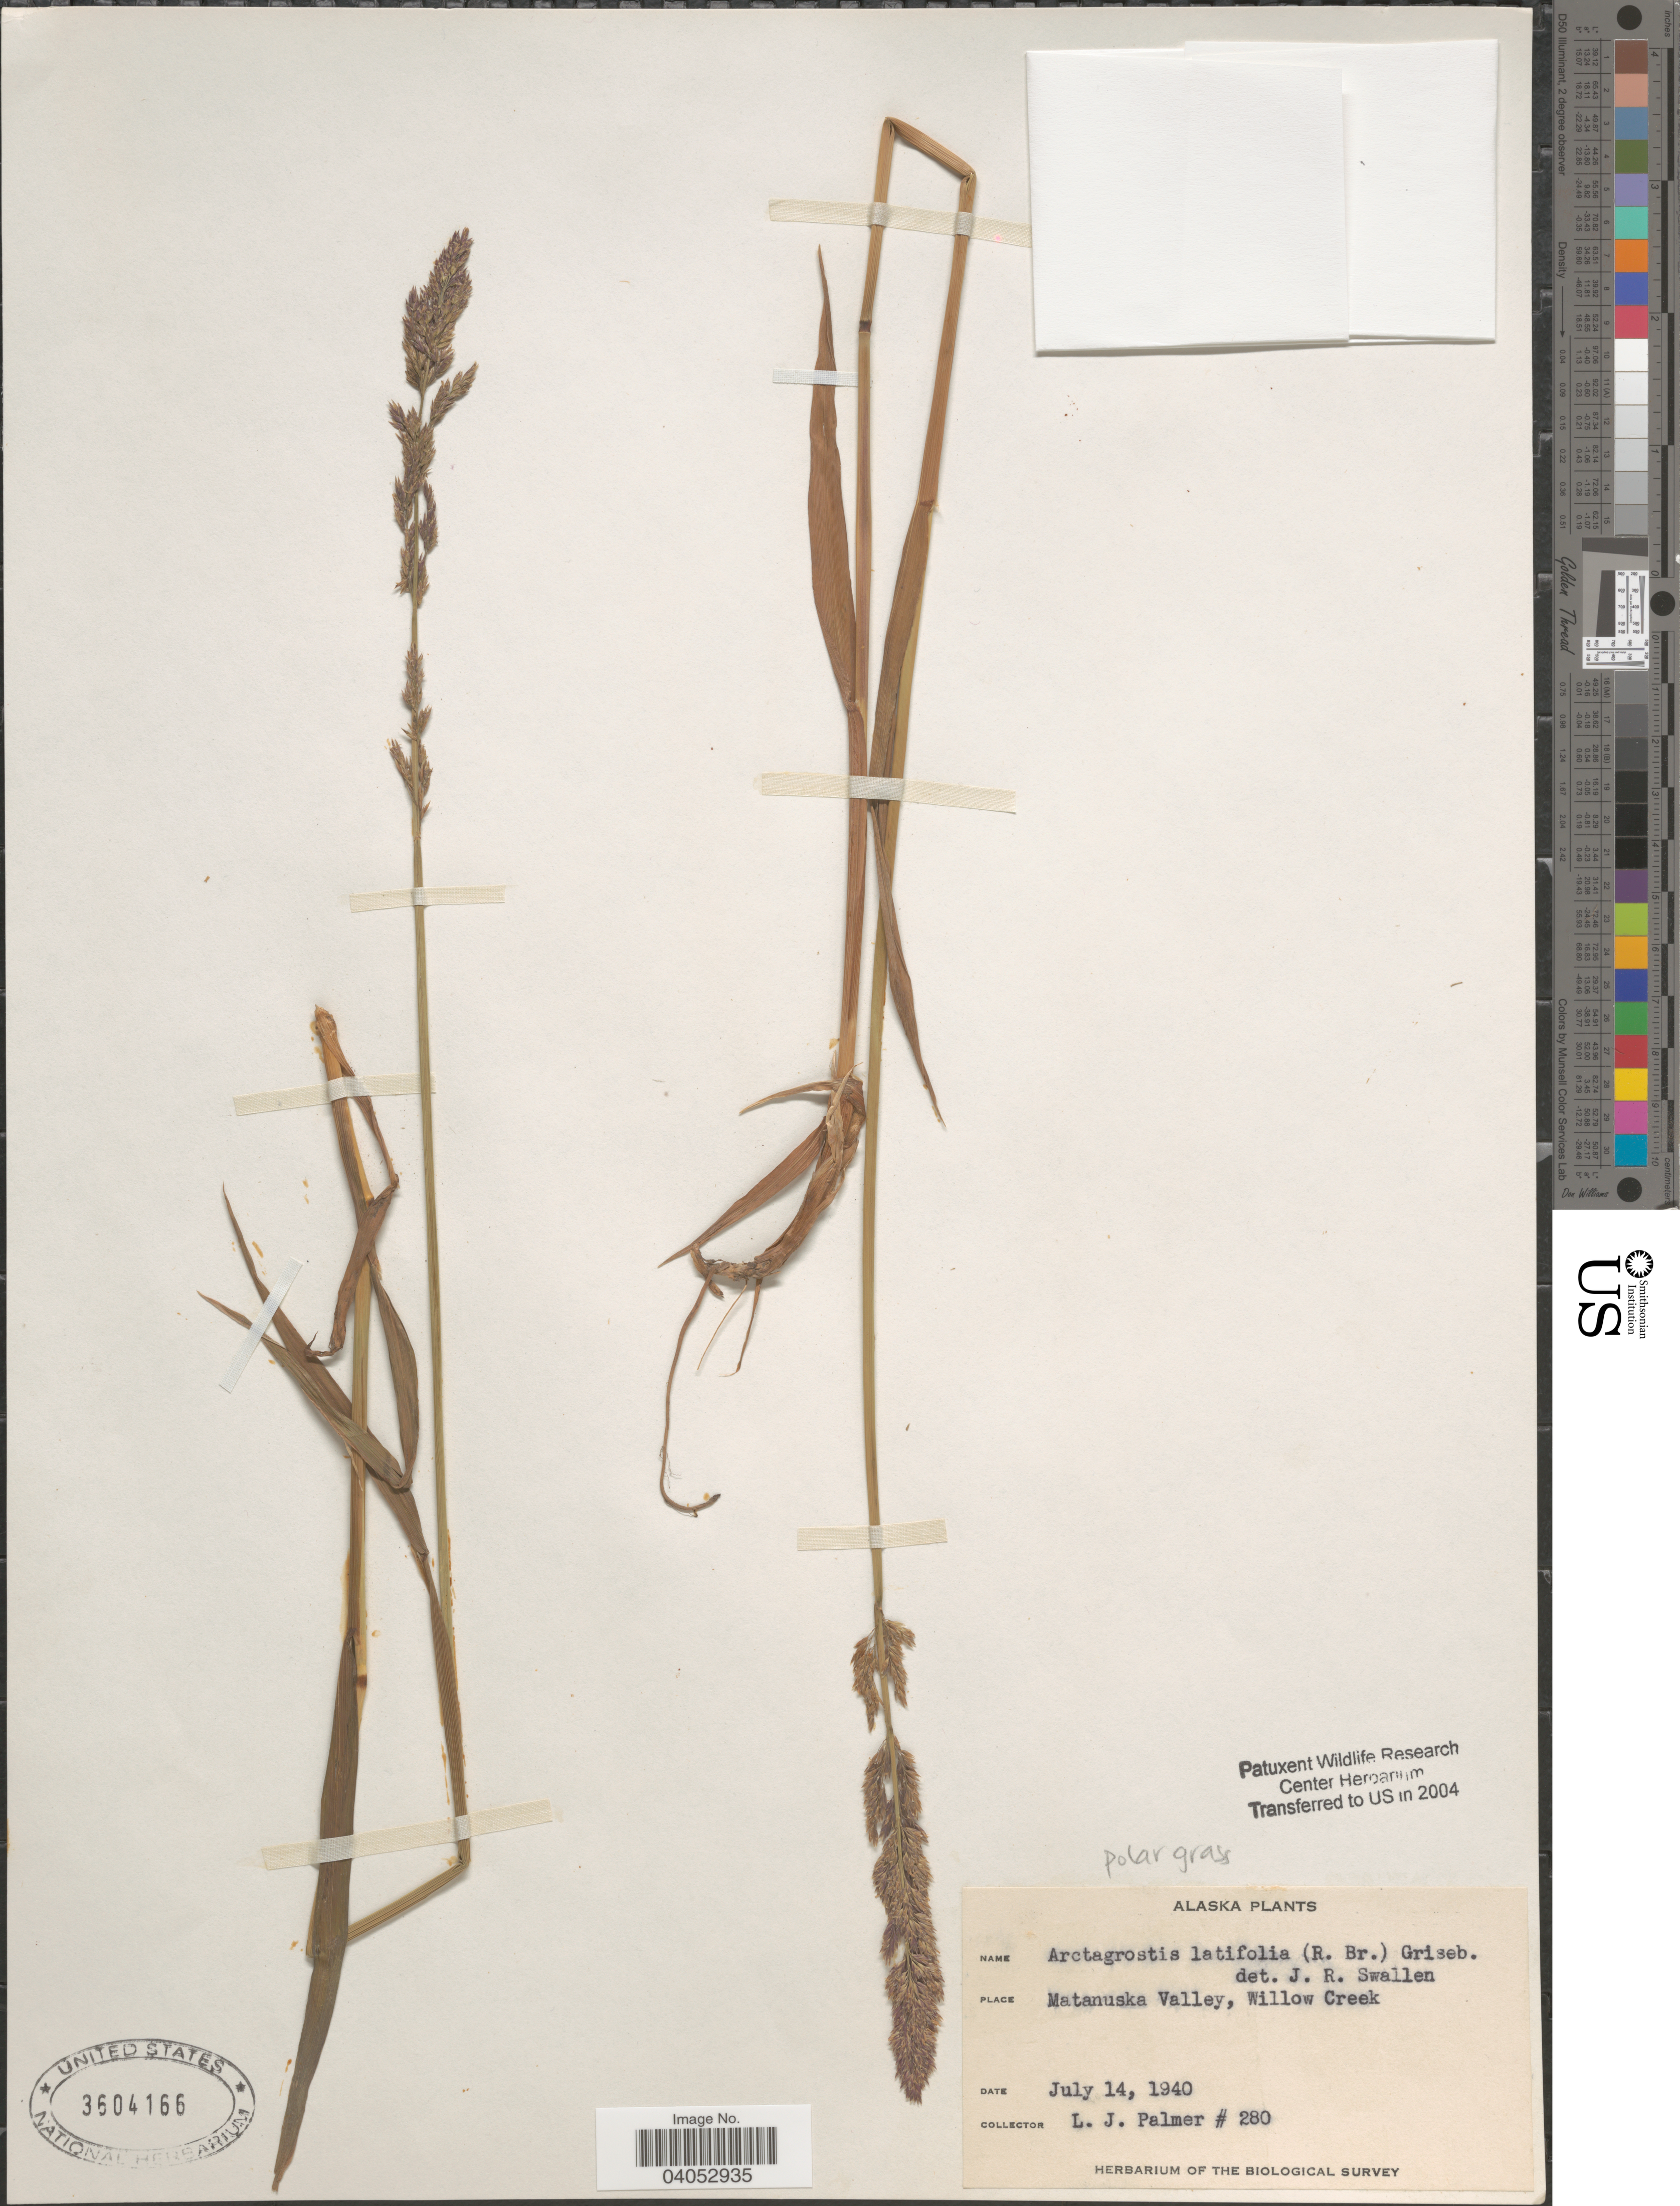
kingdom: Plantae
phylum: Tracheophyta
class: Liliopsida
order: Poales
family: Poaceae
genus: Arctagrostis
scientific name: Arctagrostis latifolia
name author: (R. Br.) Griseb.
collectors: L. J. Palmer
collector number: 280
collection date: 1940-07-14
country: United States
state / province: Alaska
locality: Matanuska Valley, Willow Creek.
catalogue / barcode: US 3604166